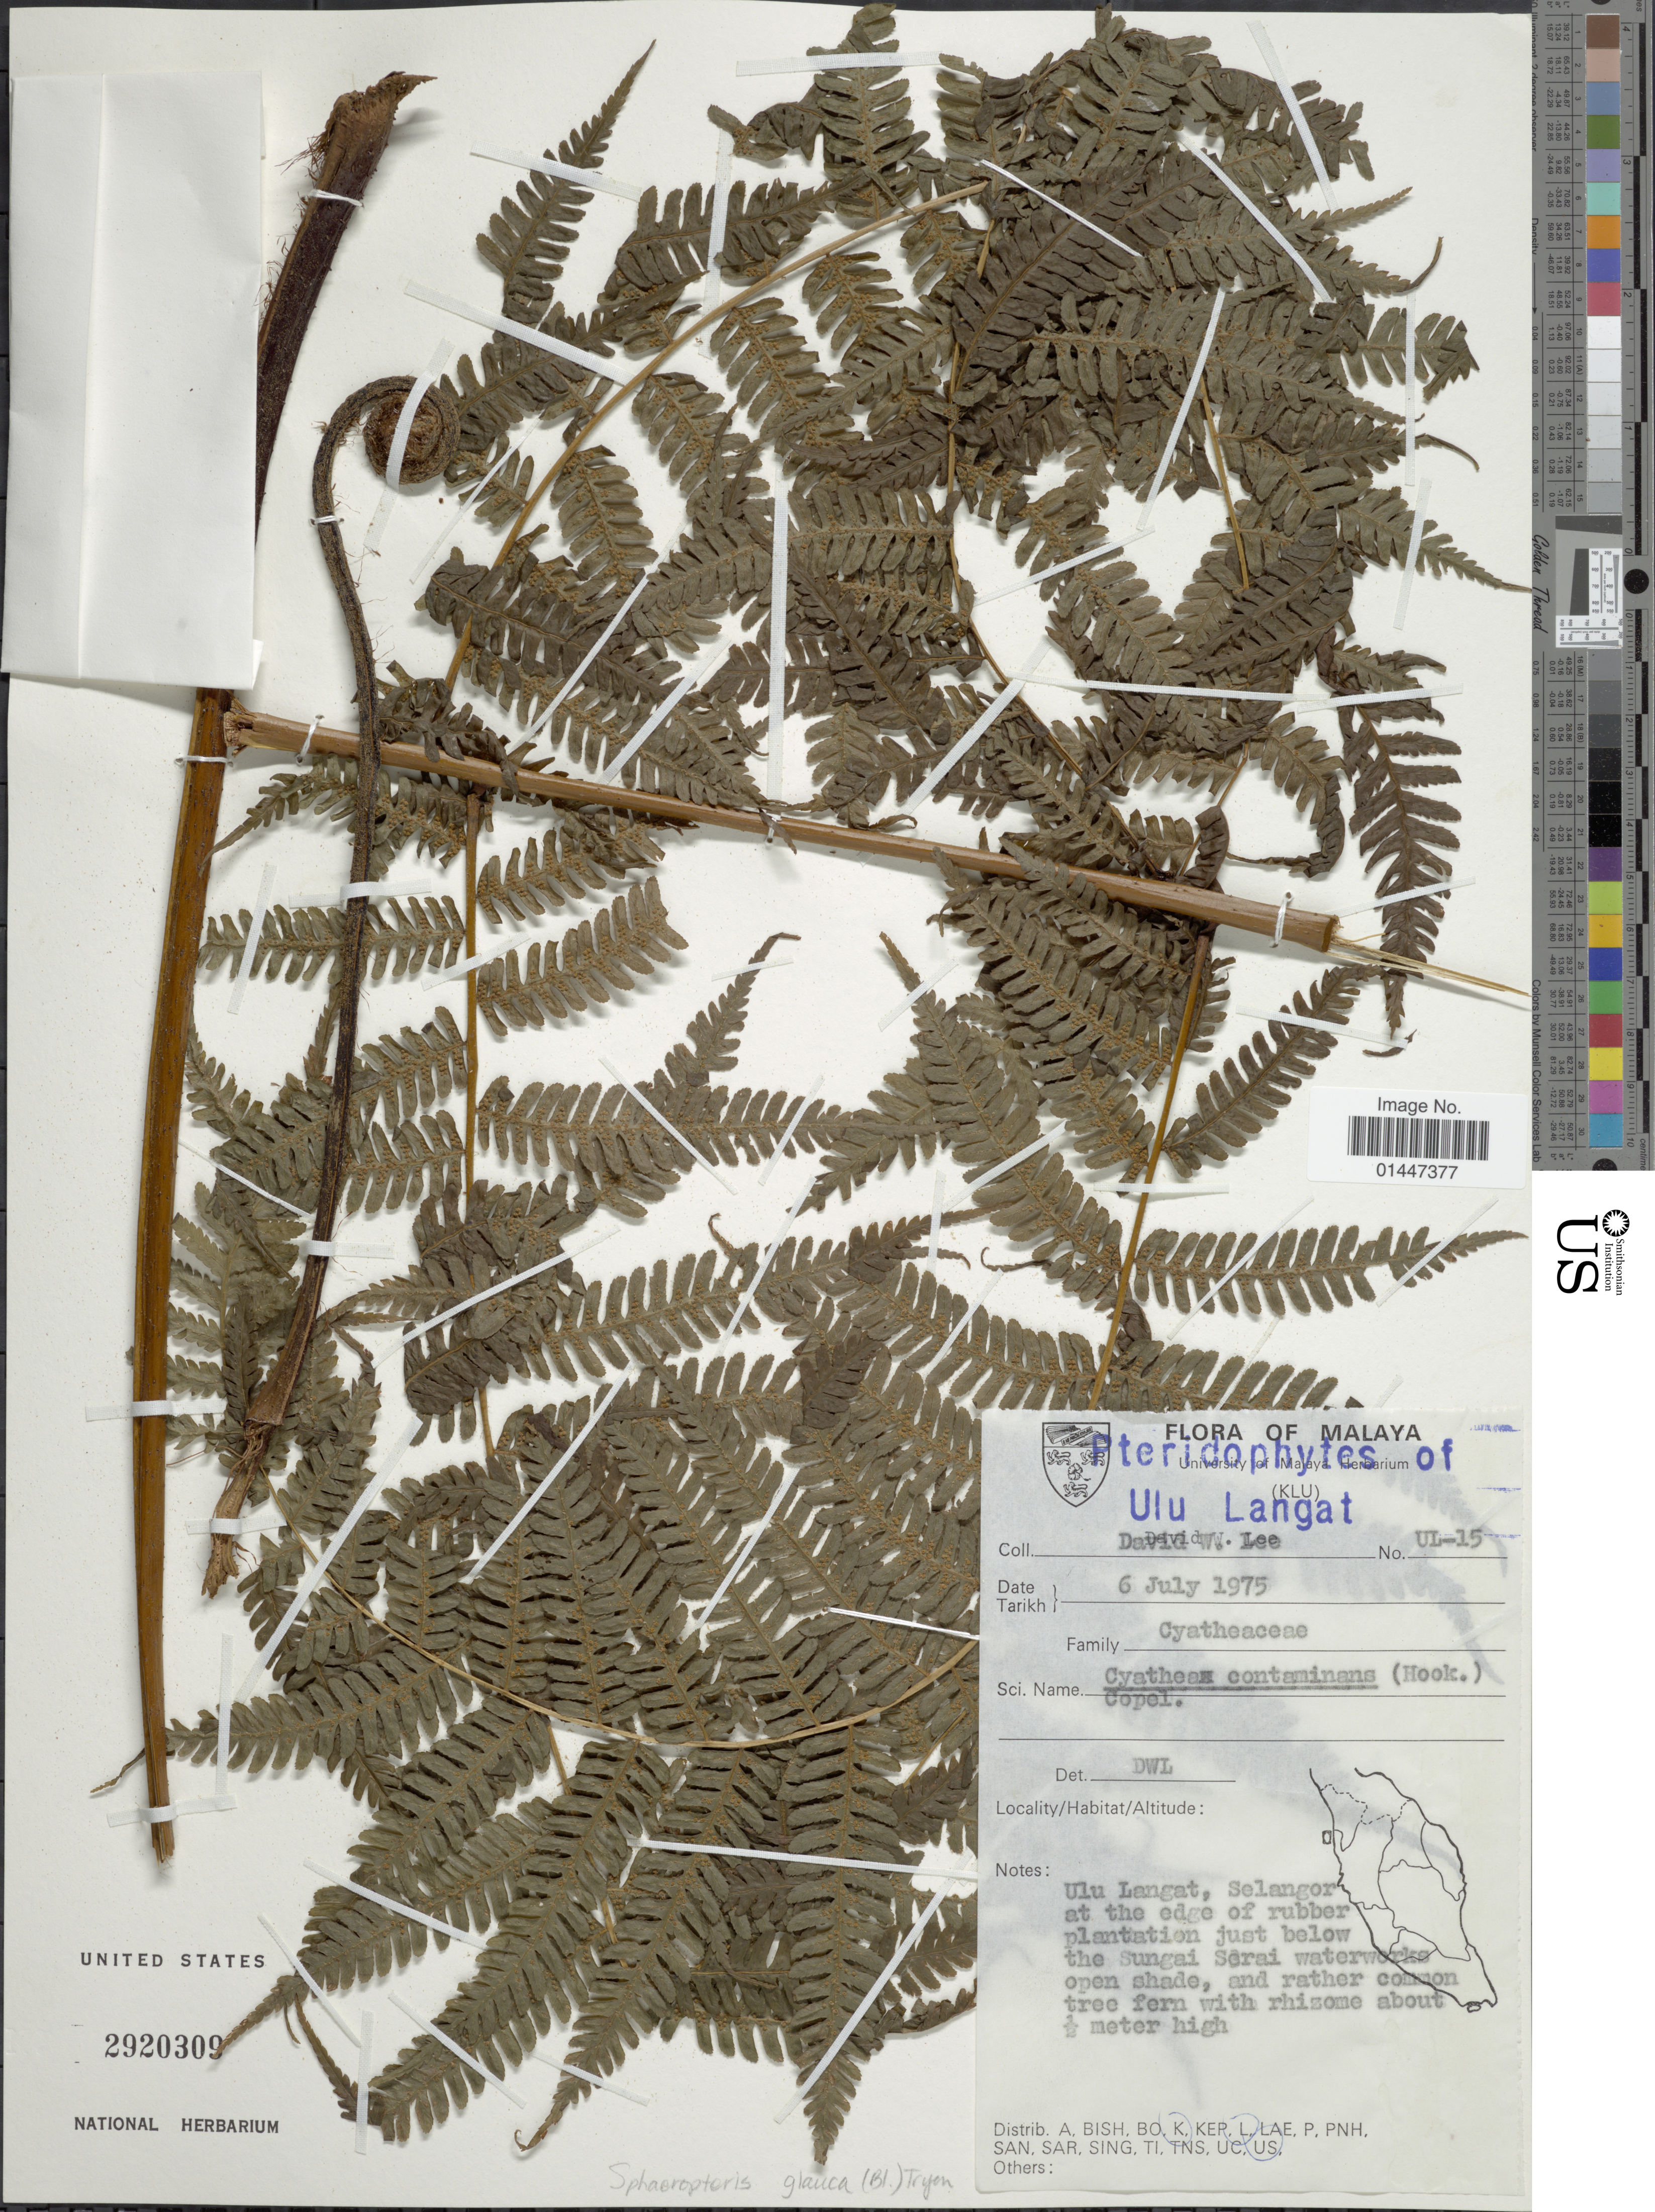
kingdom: Plantae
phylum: Tracheophyta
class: Polypodiopsida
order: Cyatheales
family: Cyatheaceae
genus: Sphaeropteris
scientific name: Sphaeropteris glauca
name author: (Blume) R.M. Tryon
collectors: D. Lee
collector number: UL-15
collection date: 1975-07-06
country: Malaysia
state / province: Selangor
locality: Malaya. Ulu Langat, Selangor at the edge of rubber plantation just below the Sungai Serai waterworks open shade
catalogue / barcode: US 2920309